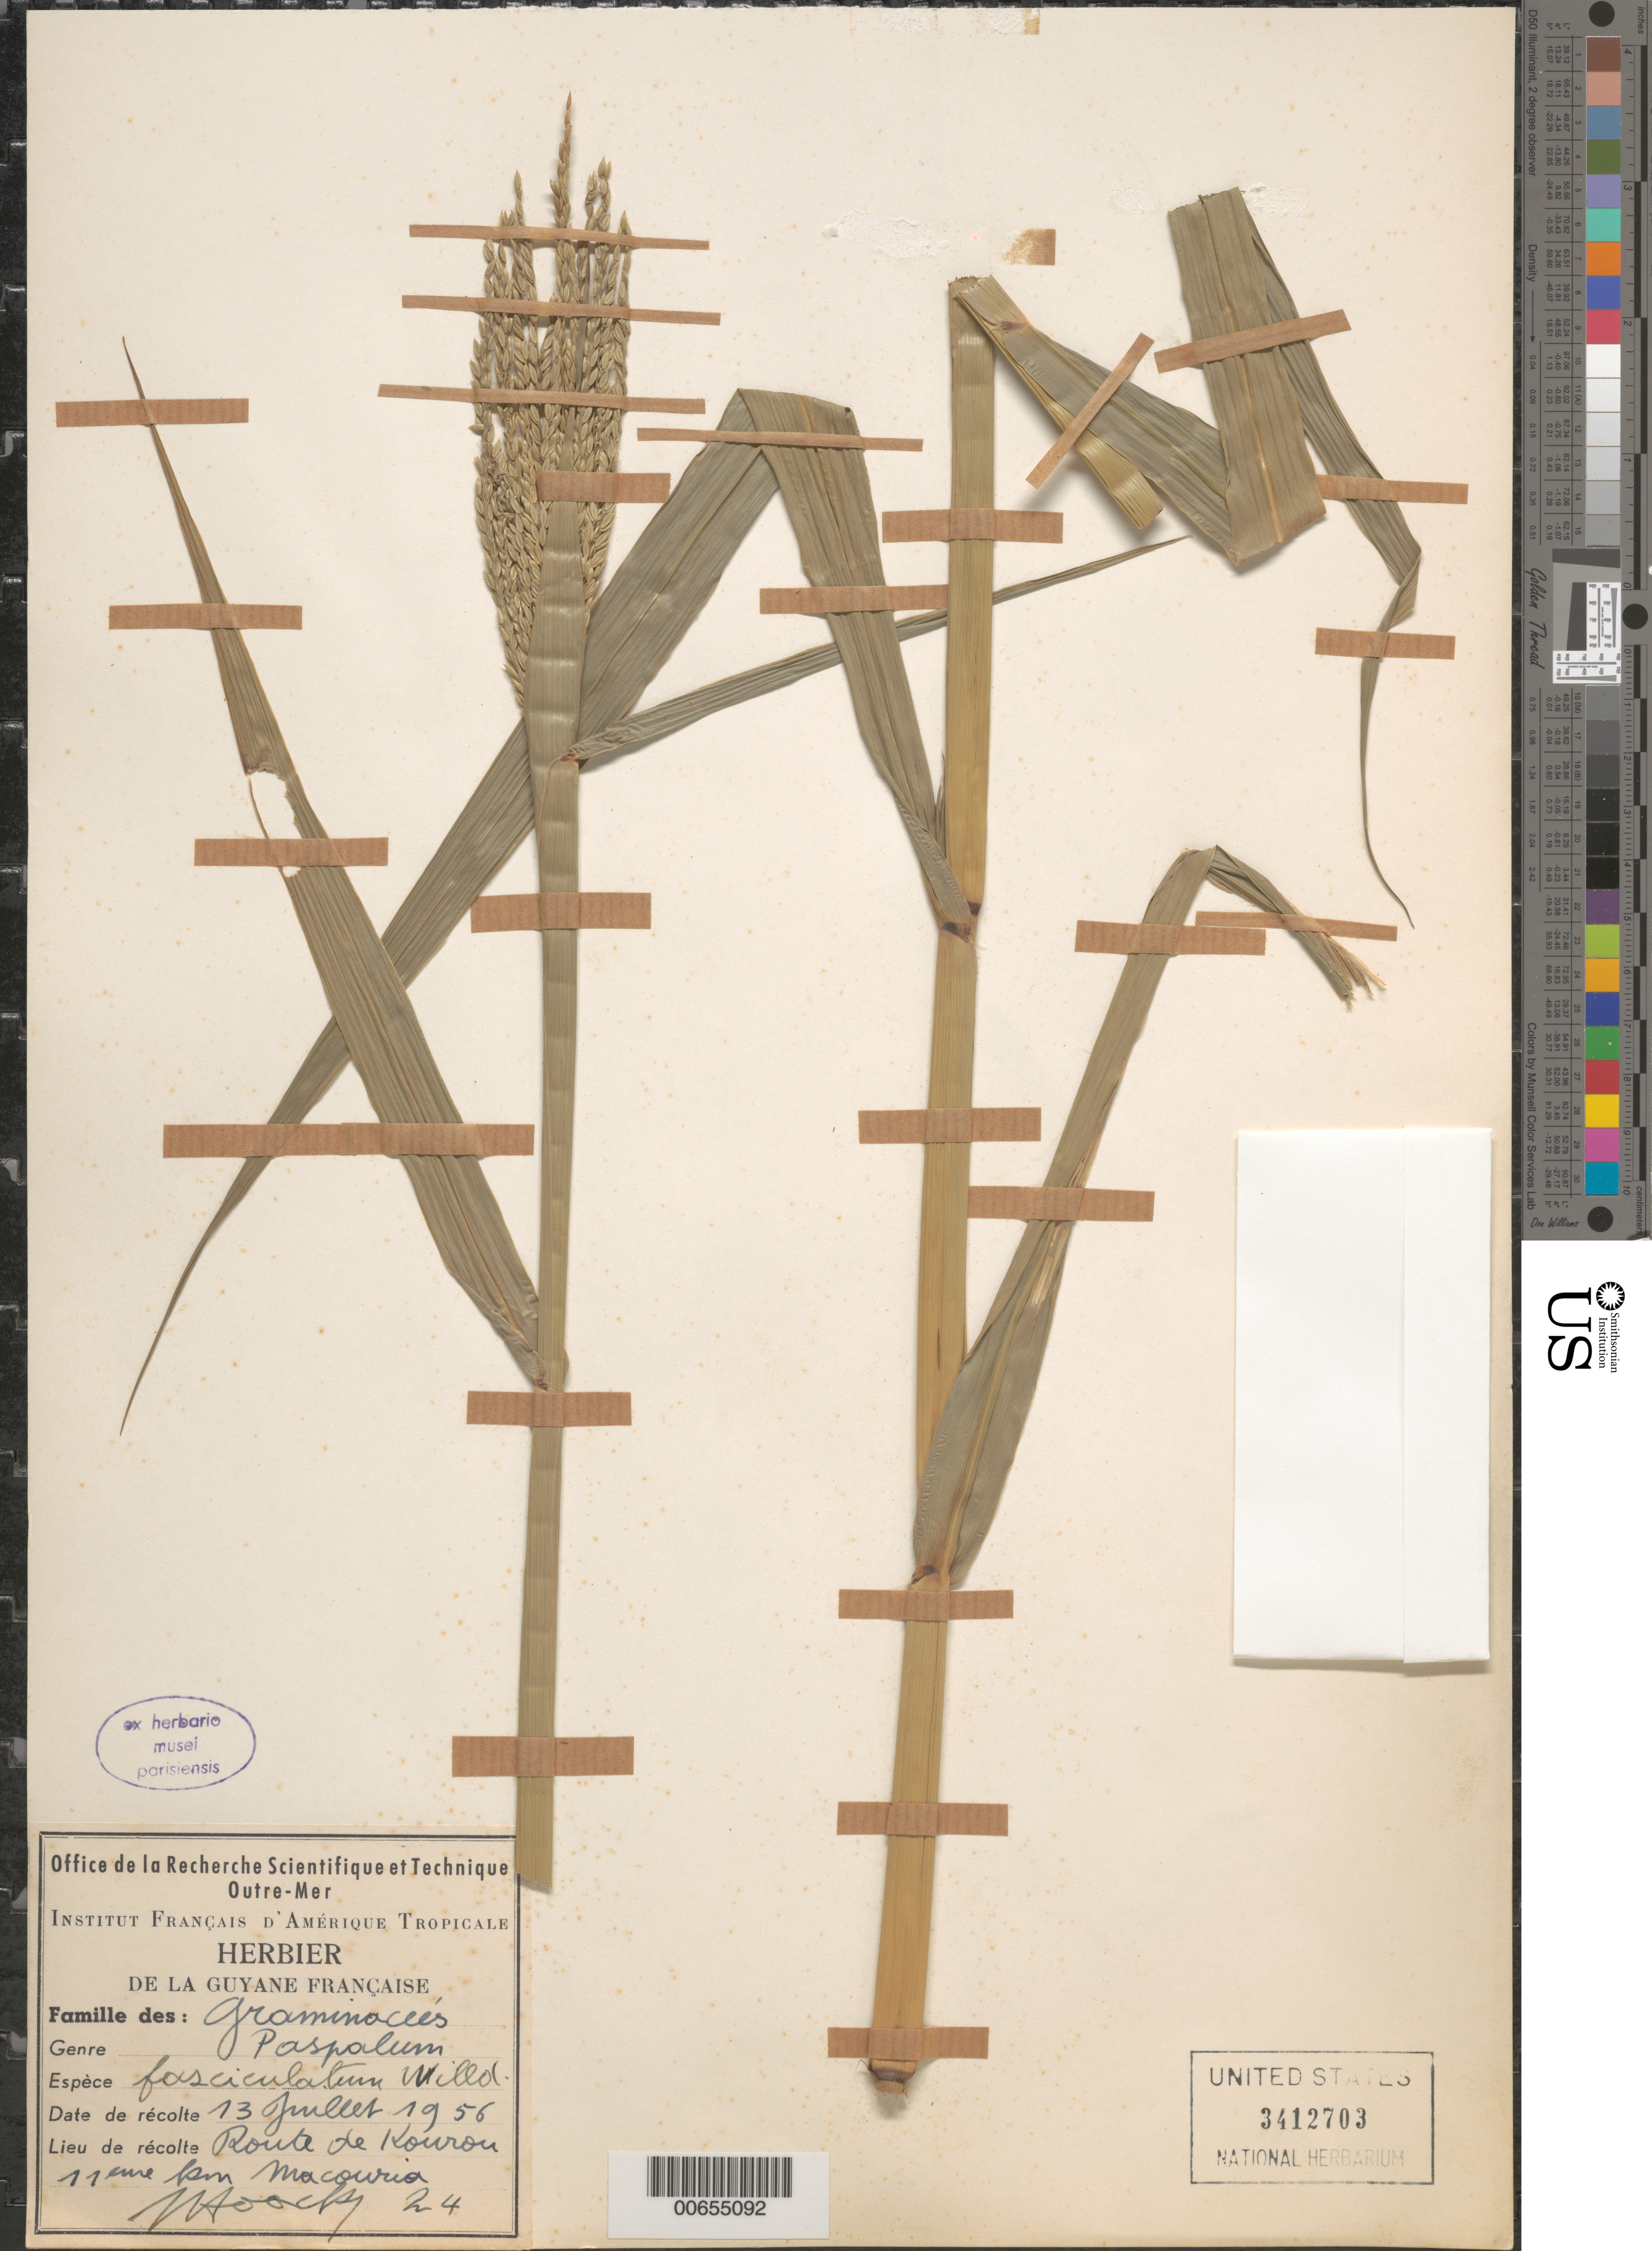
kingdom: Plantae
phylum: Tracheophyta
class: Liliopsida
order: Poales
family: Poaceae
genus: Paspalum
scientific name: Paspalum fasciculatum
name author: Willd. ex Flüggé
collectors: J. Hoock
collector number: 24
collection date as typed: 13-Jul-56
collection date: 1956-07-13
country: French Guiana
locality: Route de Kourou, 11 km Macouria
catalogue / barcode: US 3412703